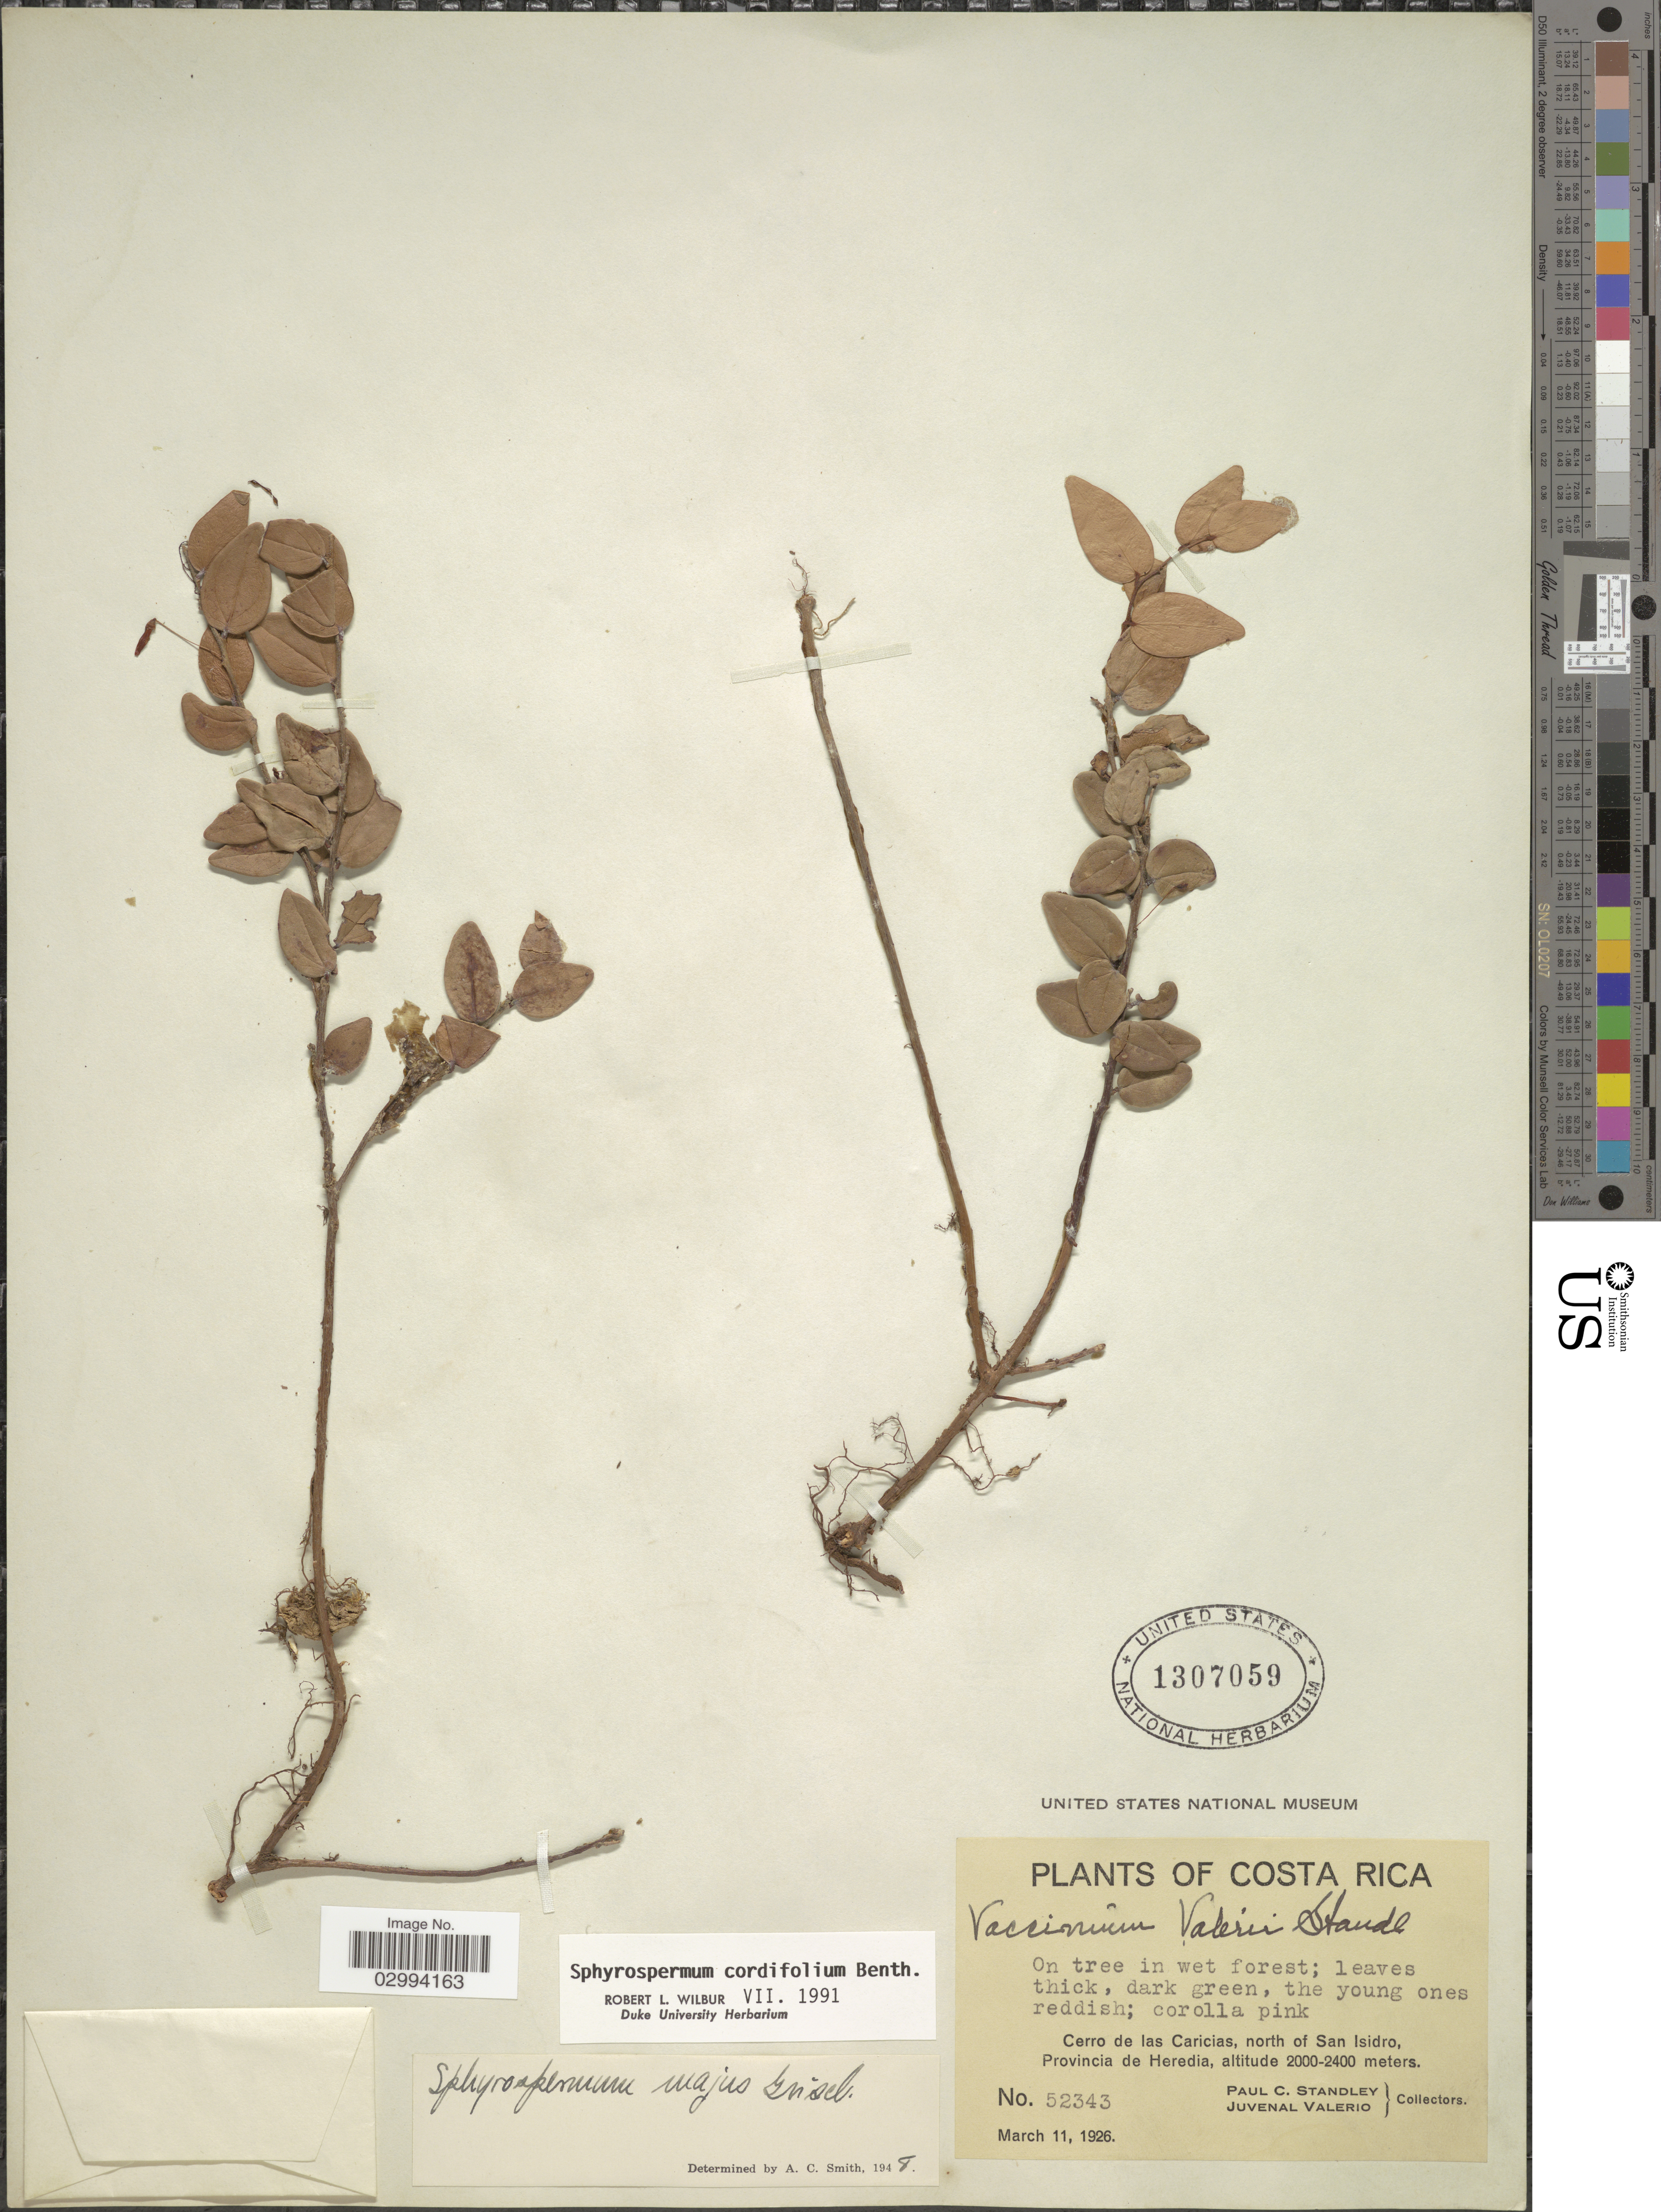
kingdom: Plantae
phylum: Tracheophyta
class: Magnoliopsida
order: Ericales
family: Ericaceae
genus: Sphyrospermum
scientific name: Sphyrospermum cordifolium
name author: Benth.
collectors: P. C. Standley & J. Valerio R.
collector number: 52343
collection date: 1926-03-11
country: Costa Rica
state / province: Heredia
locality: Cerro de las Caricias, north of San Isidro.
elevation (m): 2000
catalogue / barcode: US 1307059